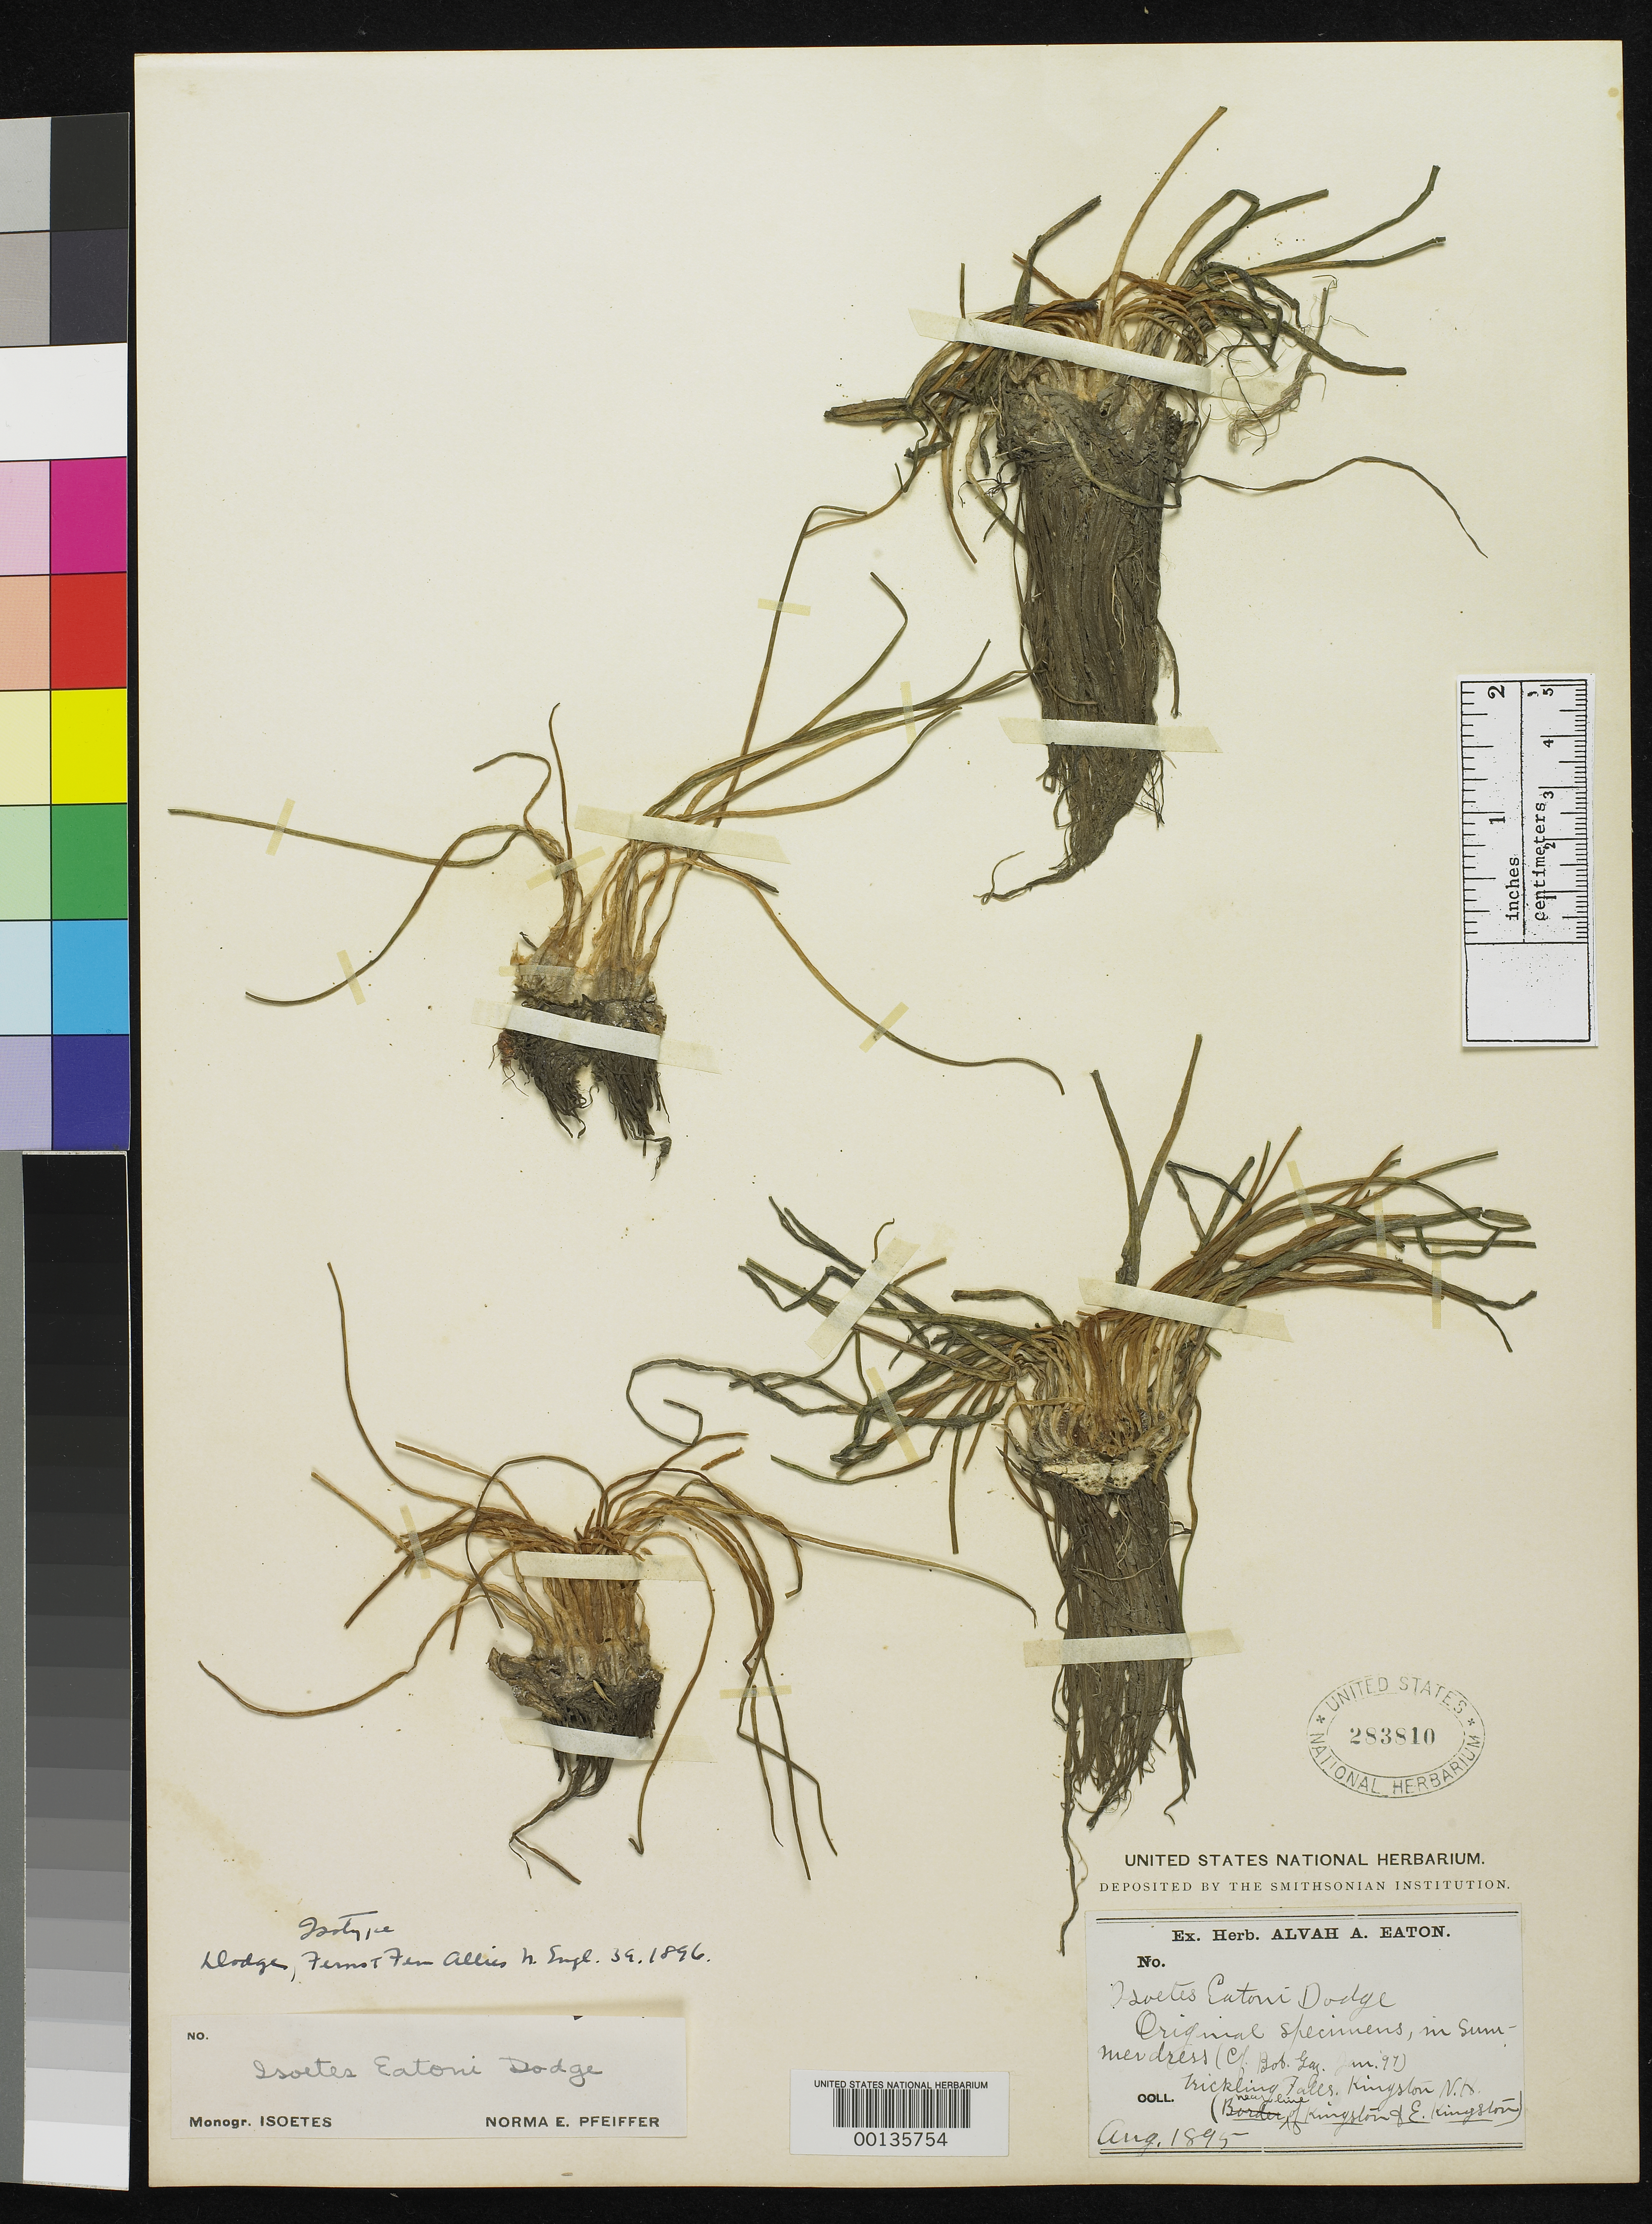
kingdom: Plantae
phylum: Tracheophyta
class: Lycopodiopsida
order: Isoetales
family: Isoetaceae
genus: Isoetes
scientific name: Isoetes eatonii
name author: R. Dodge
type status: Type Collection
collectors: A. A. Eaton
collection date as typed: Aug 1895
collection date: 1895-08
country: United States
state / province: New Hampshire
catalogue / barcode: US 283810